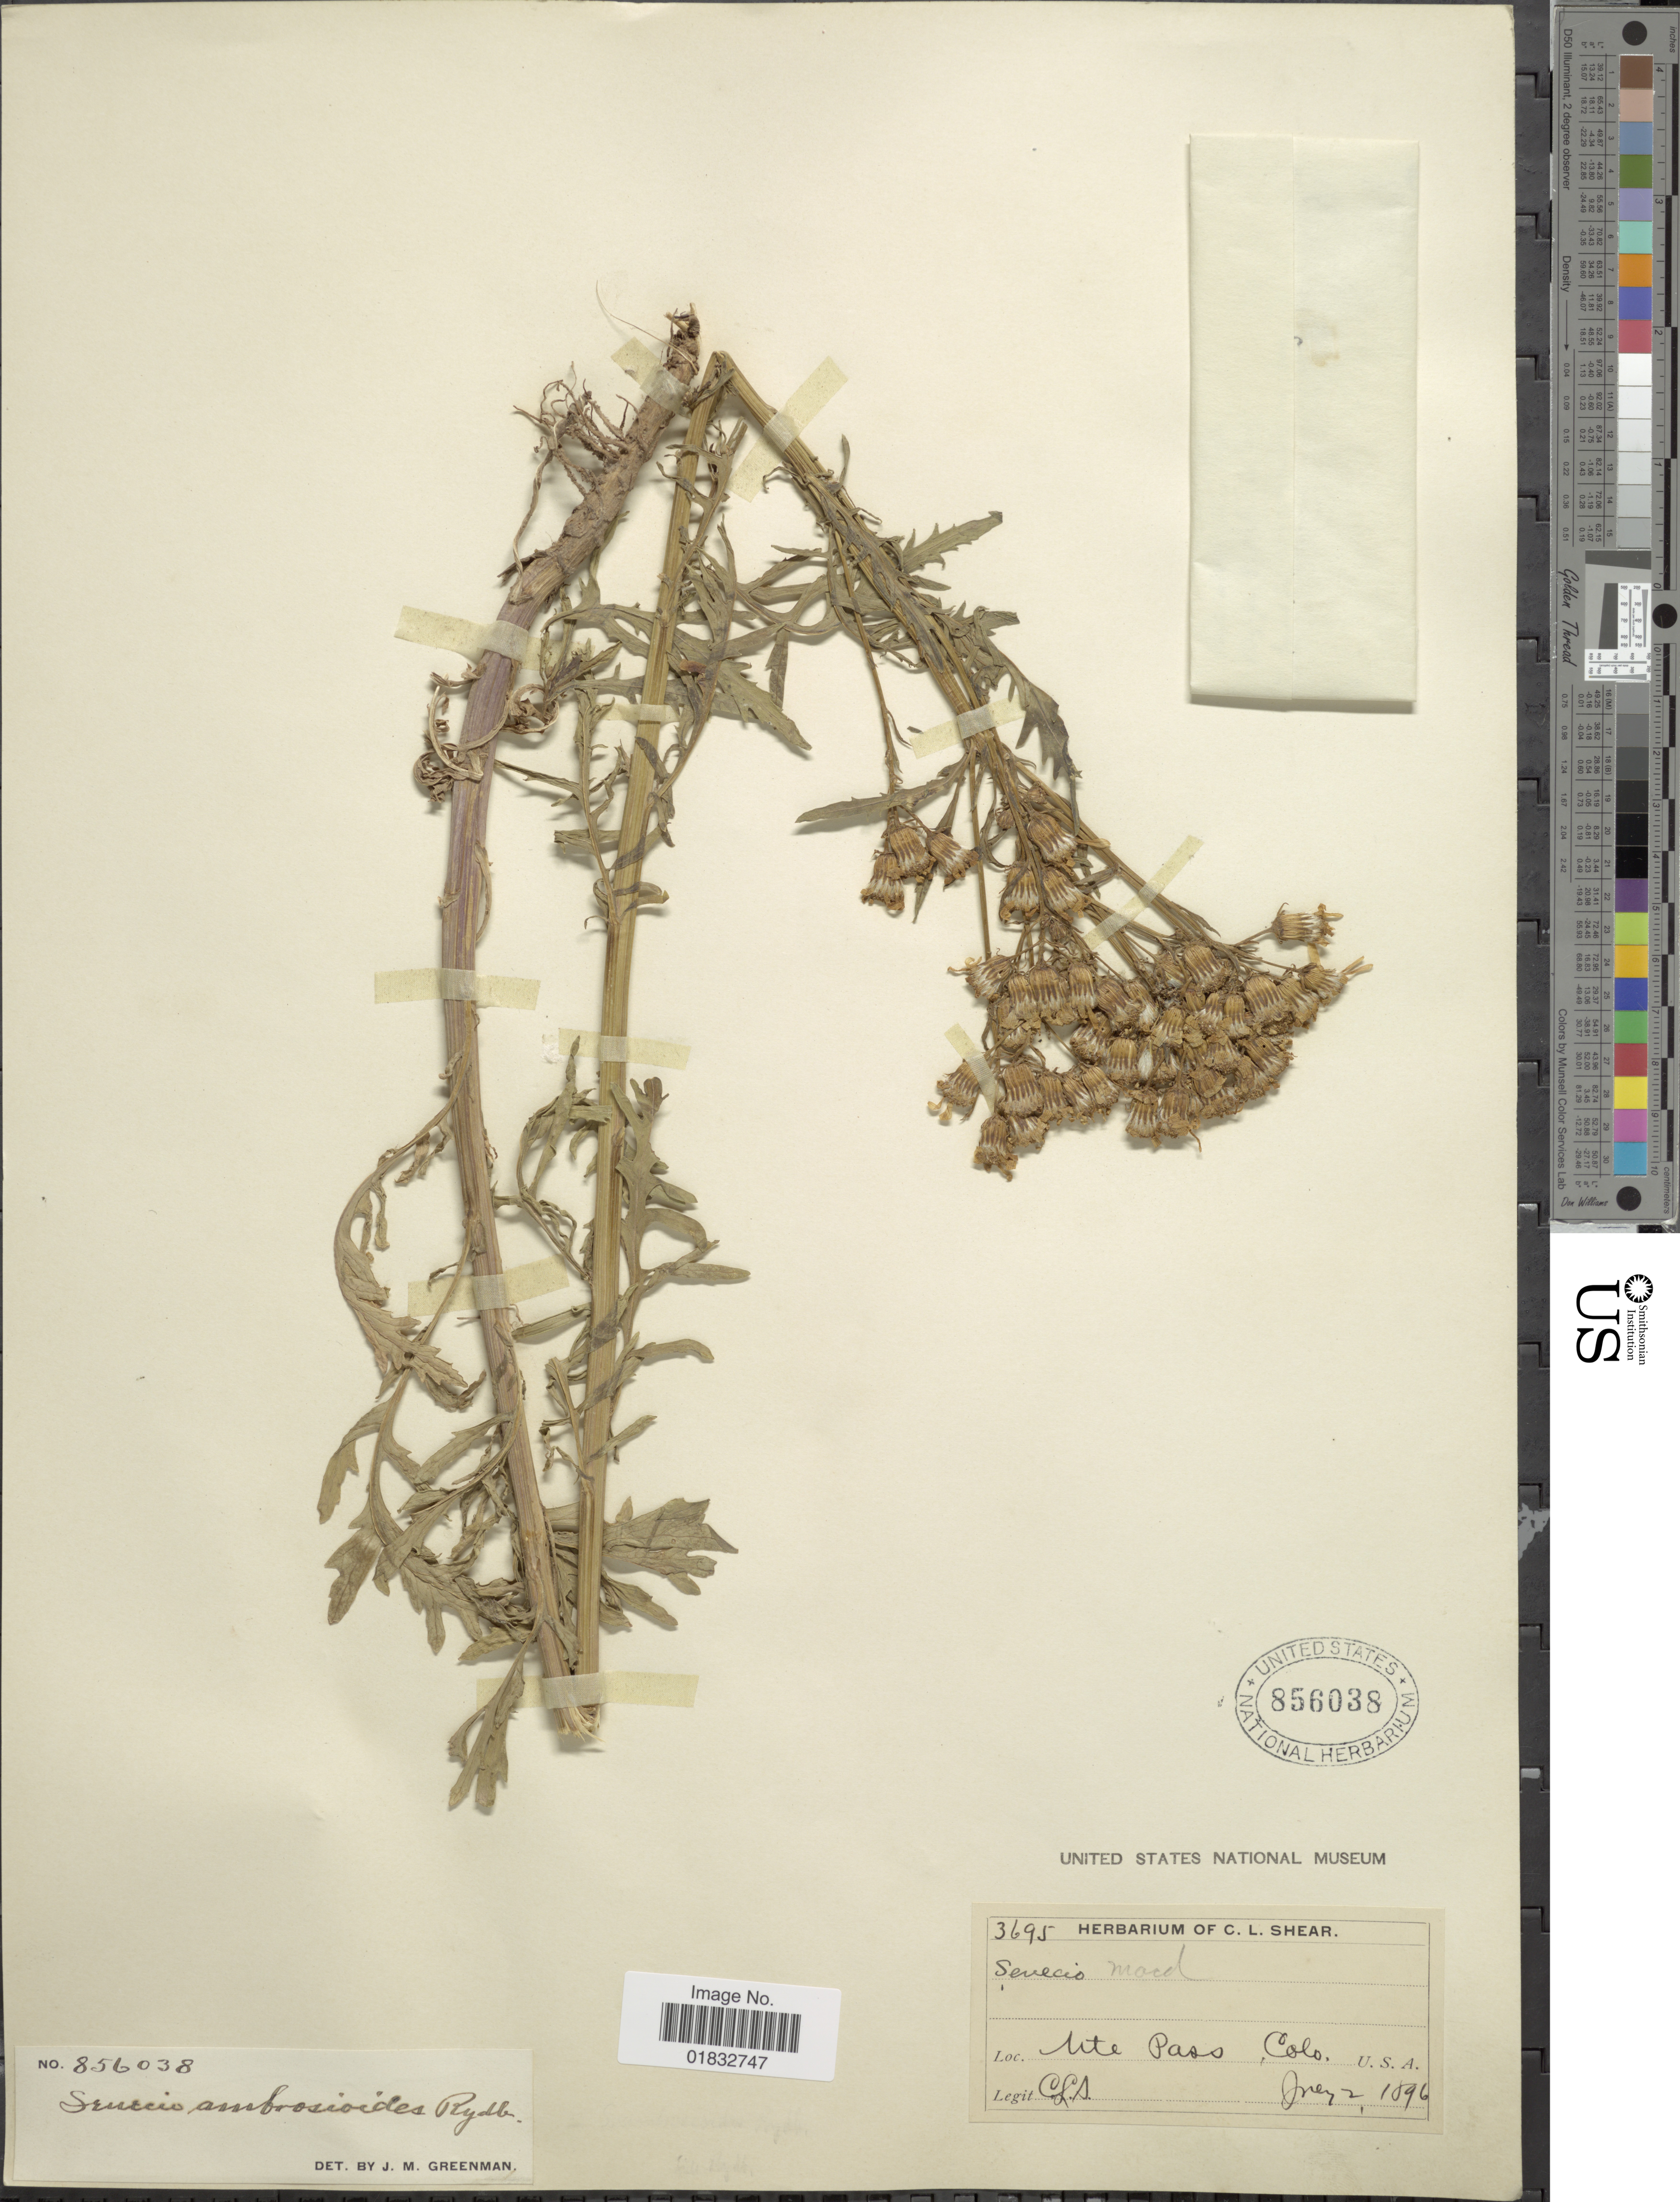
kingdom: Plantae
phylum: Tracheophyta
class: Magnoliopsida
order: Asterales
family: Asteraceae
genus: Senecio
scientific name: Senecio eremophilus var. kingii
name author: (Rydb.) Greenm.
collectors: C. L. Shear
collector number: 3695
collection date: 1896-07-02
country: United States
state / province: Colorado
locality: Mte Pass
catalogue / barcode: US 856038